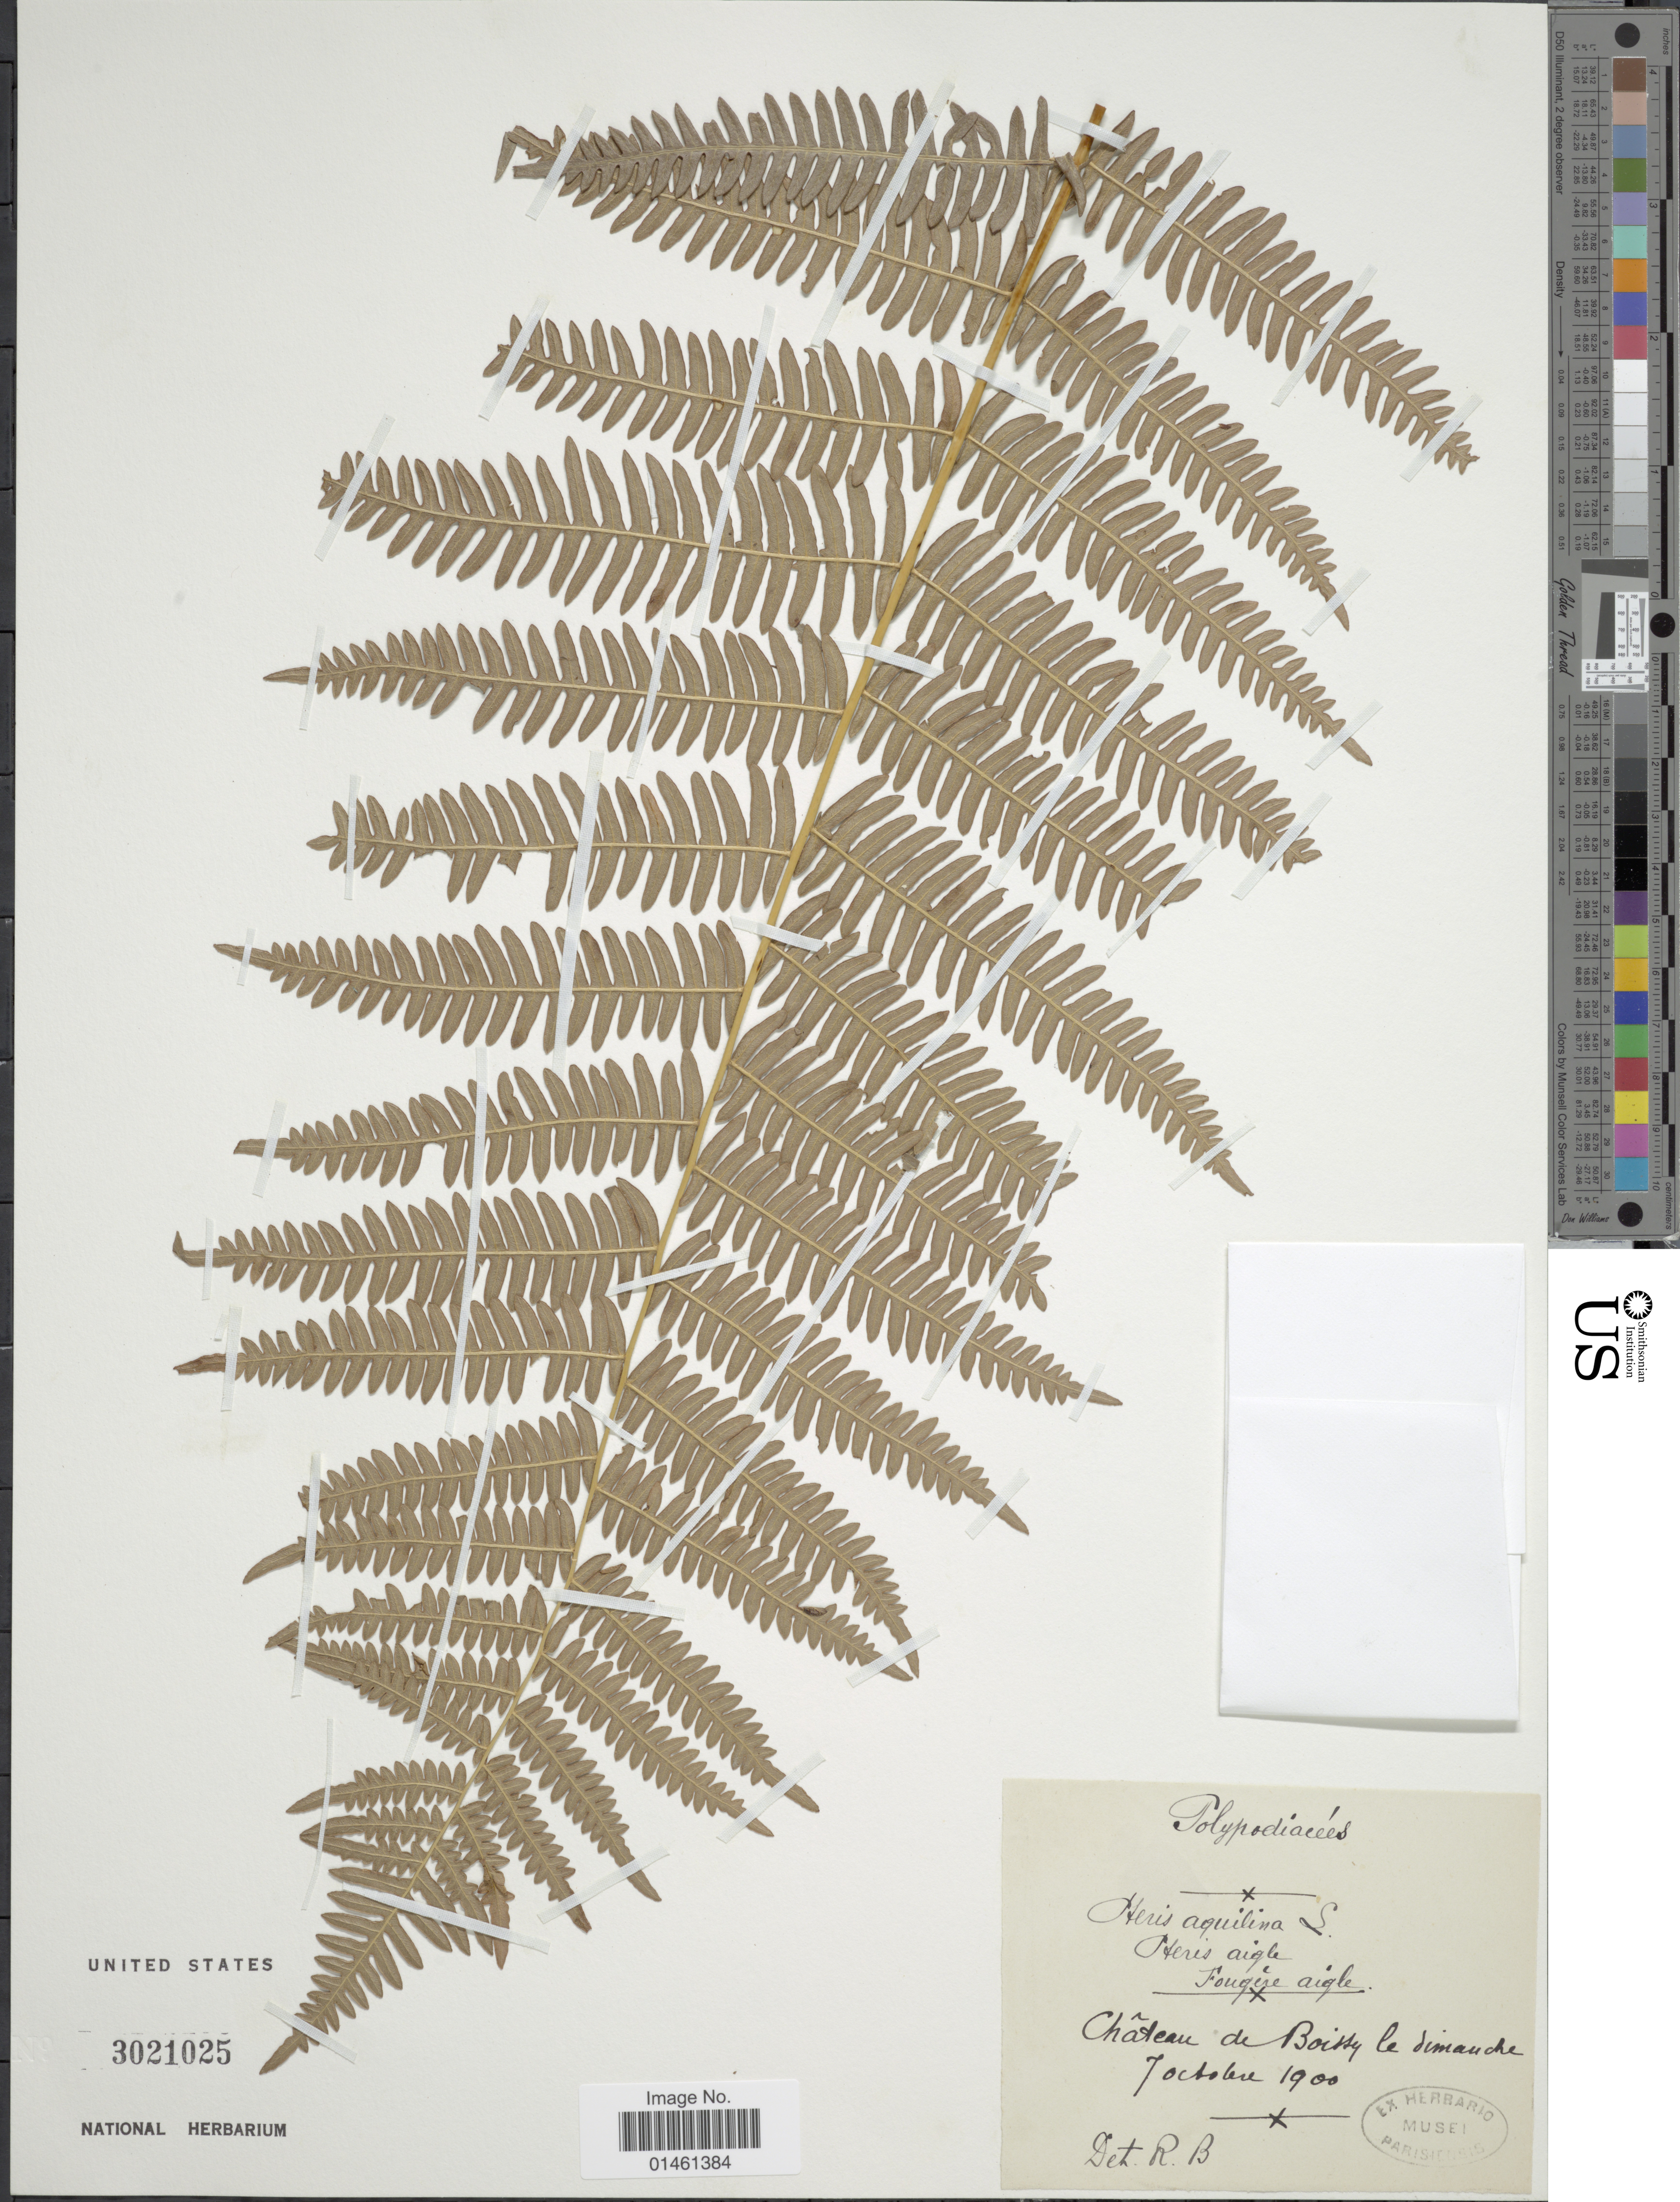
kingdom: Plantae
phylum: Tracheophyta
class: Polypodiopsida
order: Polypodiales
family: Dennstaedtiaceae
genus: Pteridium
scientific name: Pteridium aquilinum var. typicum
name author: R.M. Tryon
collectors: ex herb. Mus. Paraensis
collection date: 1900-10-07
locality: Chateau de Boissy le dimauche [interpreted]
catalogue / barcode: US 3021025